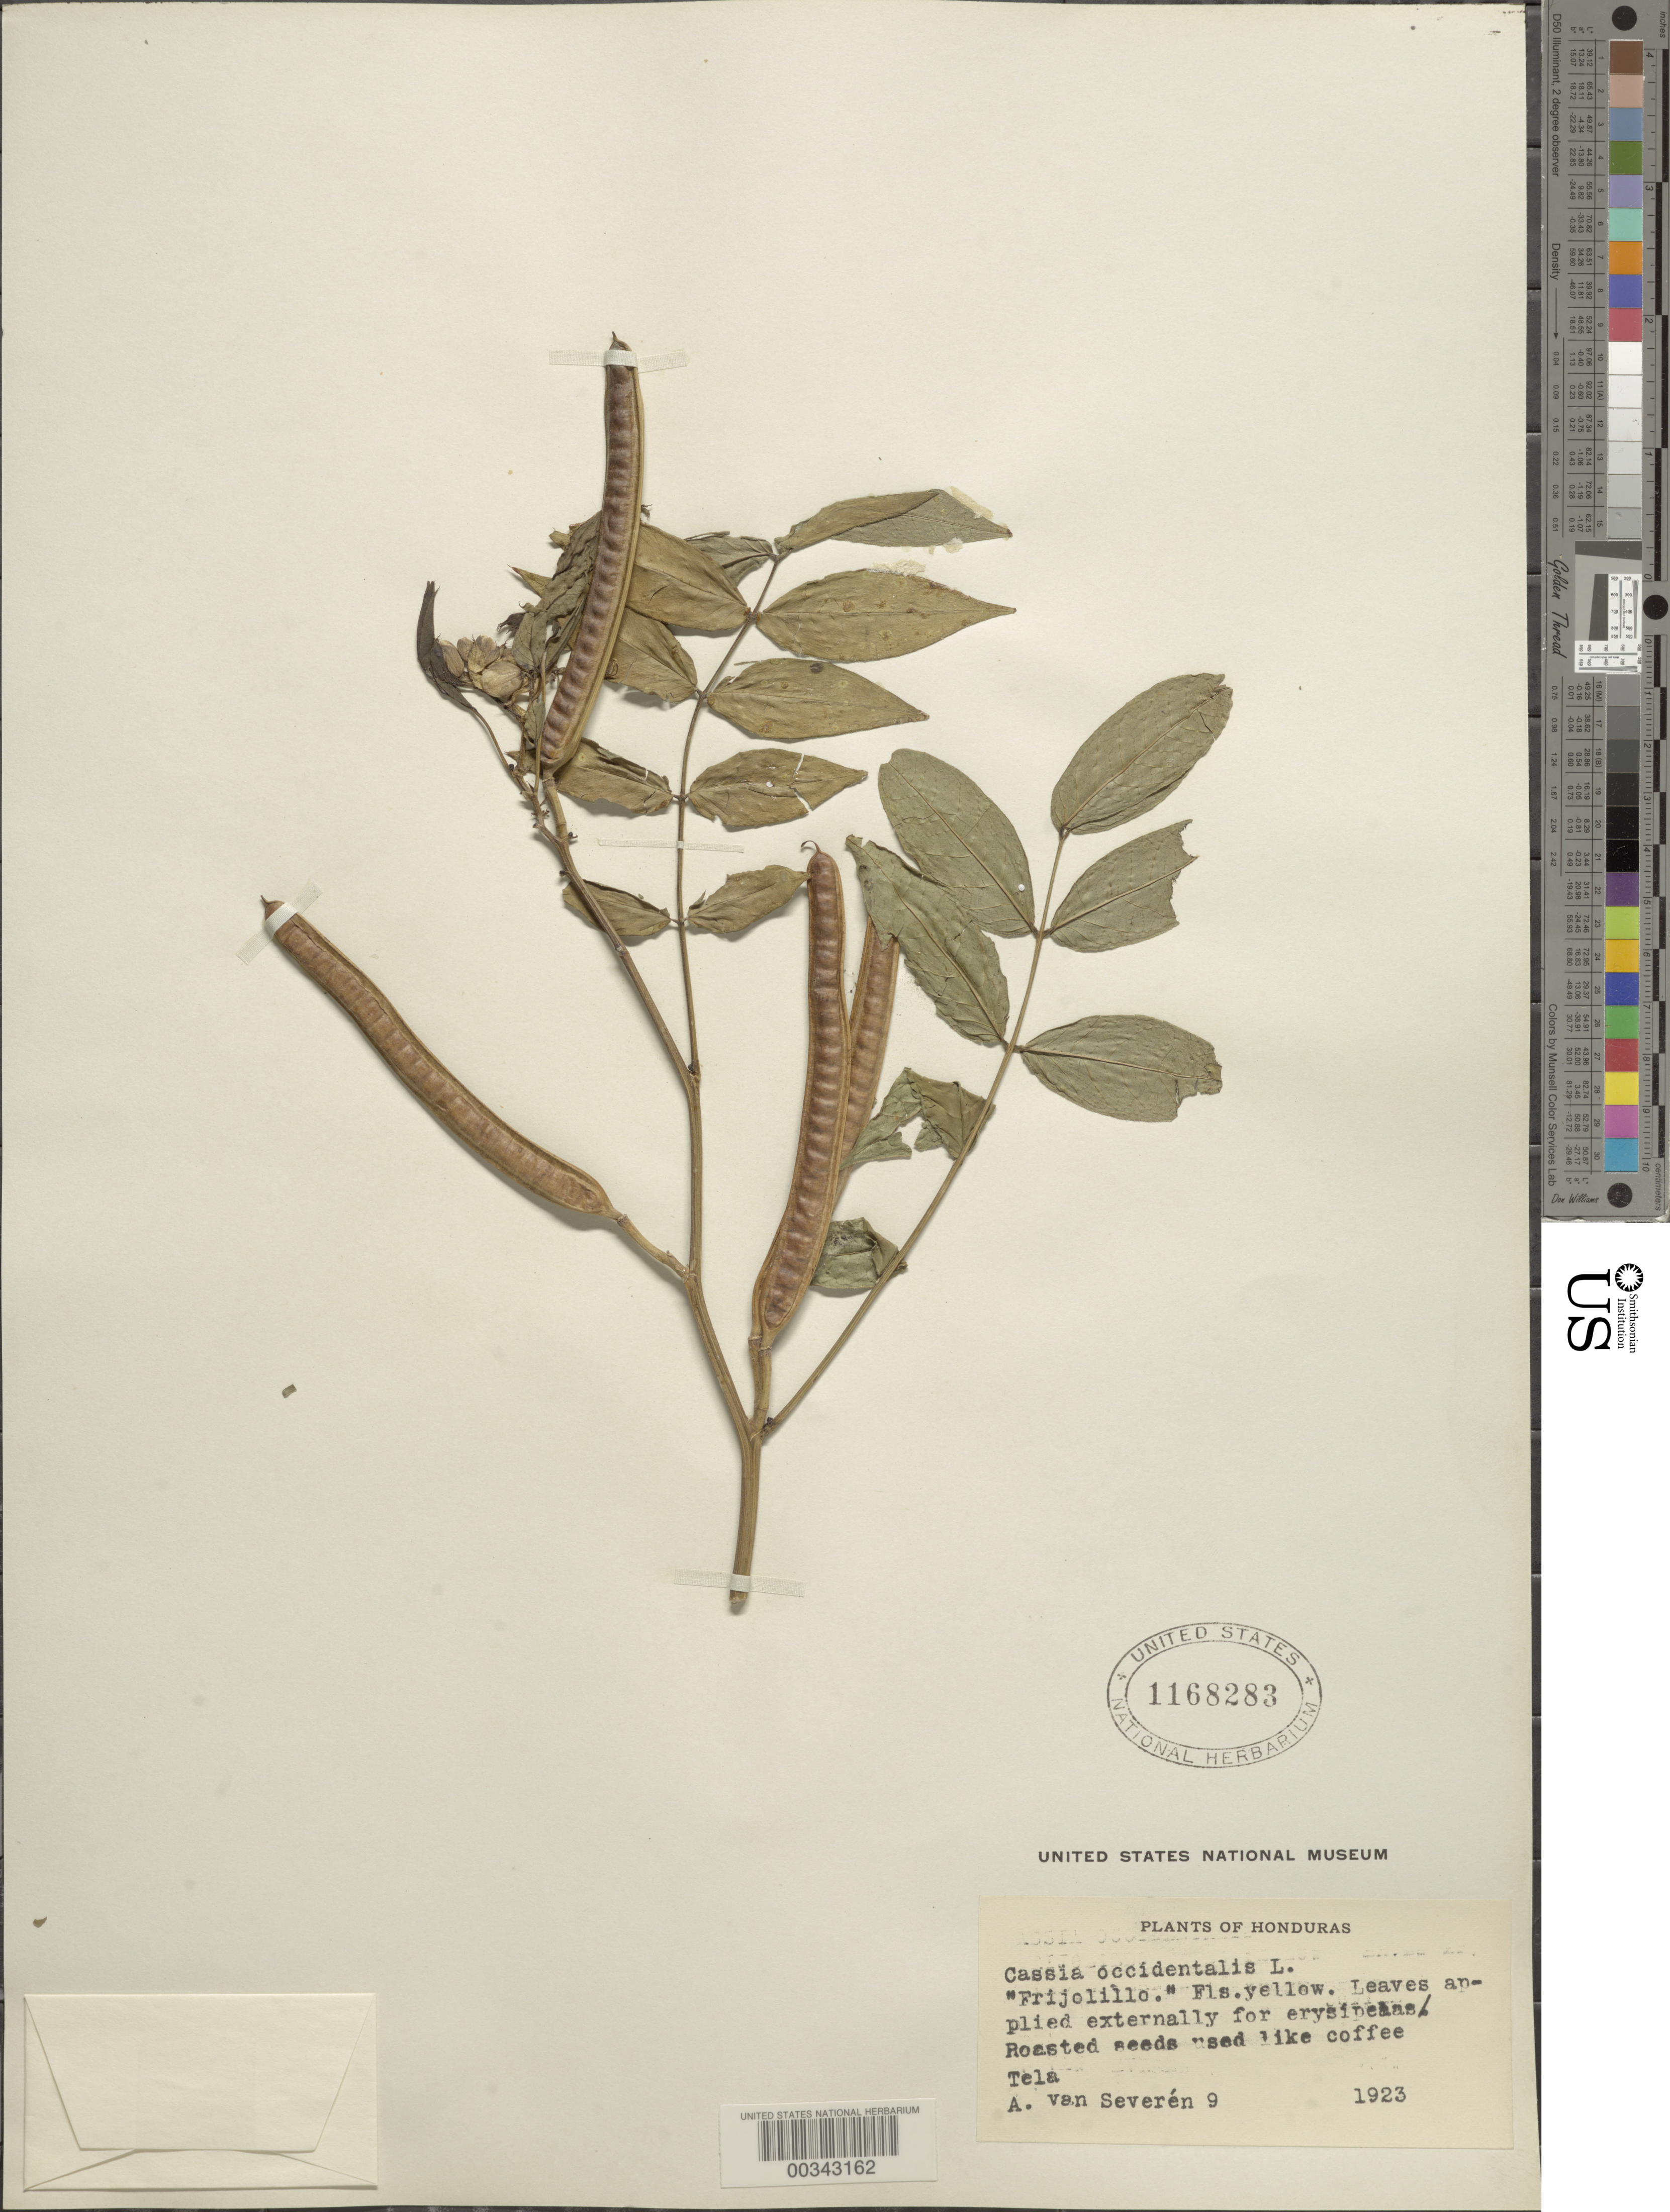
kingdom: Plantae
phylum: Tracheophyta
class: Magnoliopsida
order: Fabales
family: Fabaceae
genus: Senna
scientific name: Senna occidentalis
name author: (L.) Link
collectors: A. Van Severen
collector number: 9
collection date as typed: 1923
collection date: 1923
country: Honduras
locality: Tela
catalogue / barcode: US 1168283